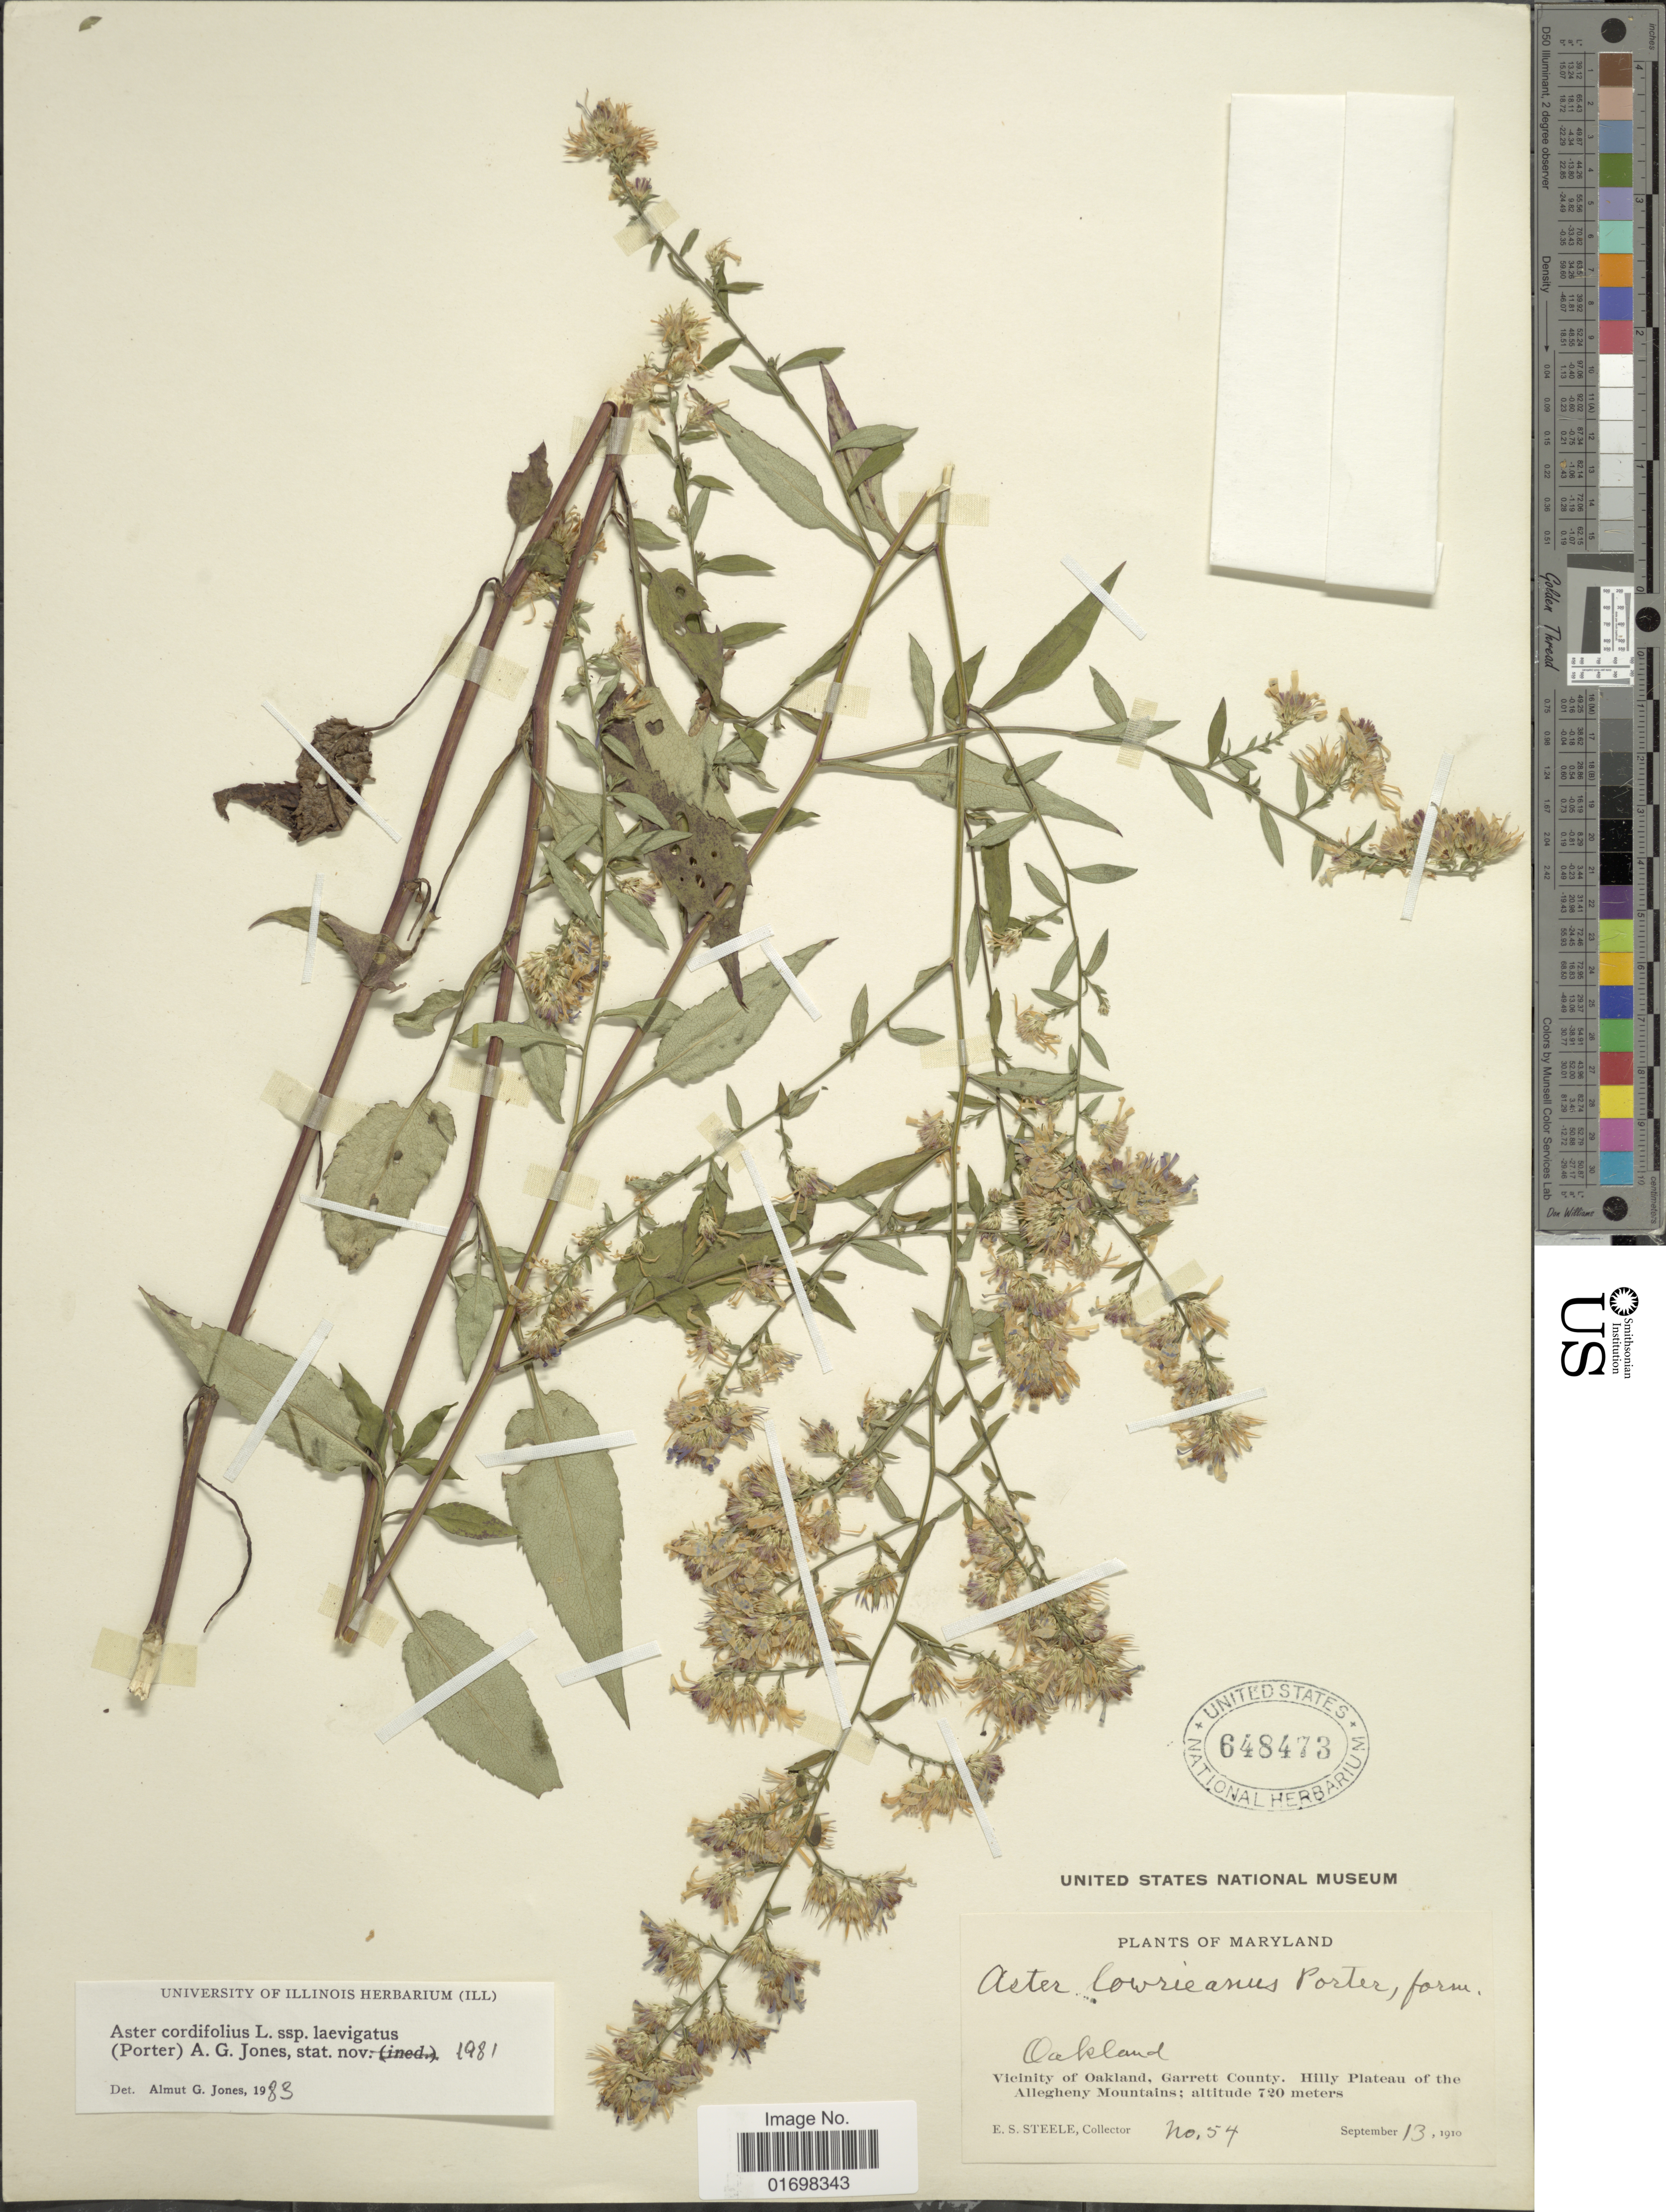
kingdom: Plantae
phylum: Tracheophyta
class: Magnoliopsida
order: Asterales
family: Asteraceae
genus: Symphyotrichum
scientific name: Symphyotrichum lowrieanum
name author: (Porter) G.L. Nesom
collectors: E. Steele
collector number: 54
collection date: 1910-09-13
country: United States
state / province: Maryland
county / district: Garrett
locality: Oakland, Vicinity of Oakland, Garrett County. Hilly Plateau of the Allegheny Mountains.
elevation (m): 720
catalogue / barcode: US 648473